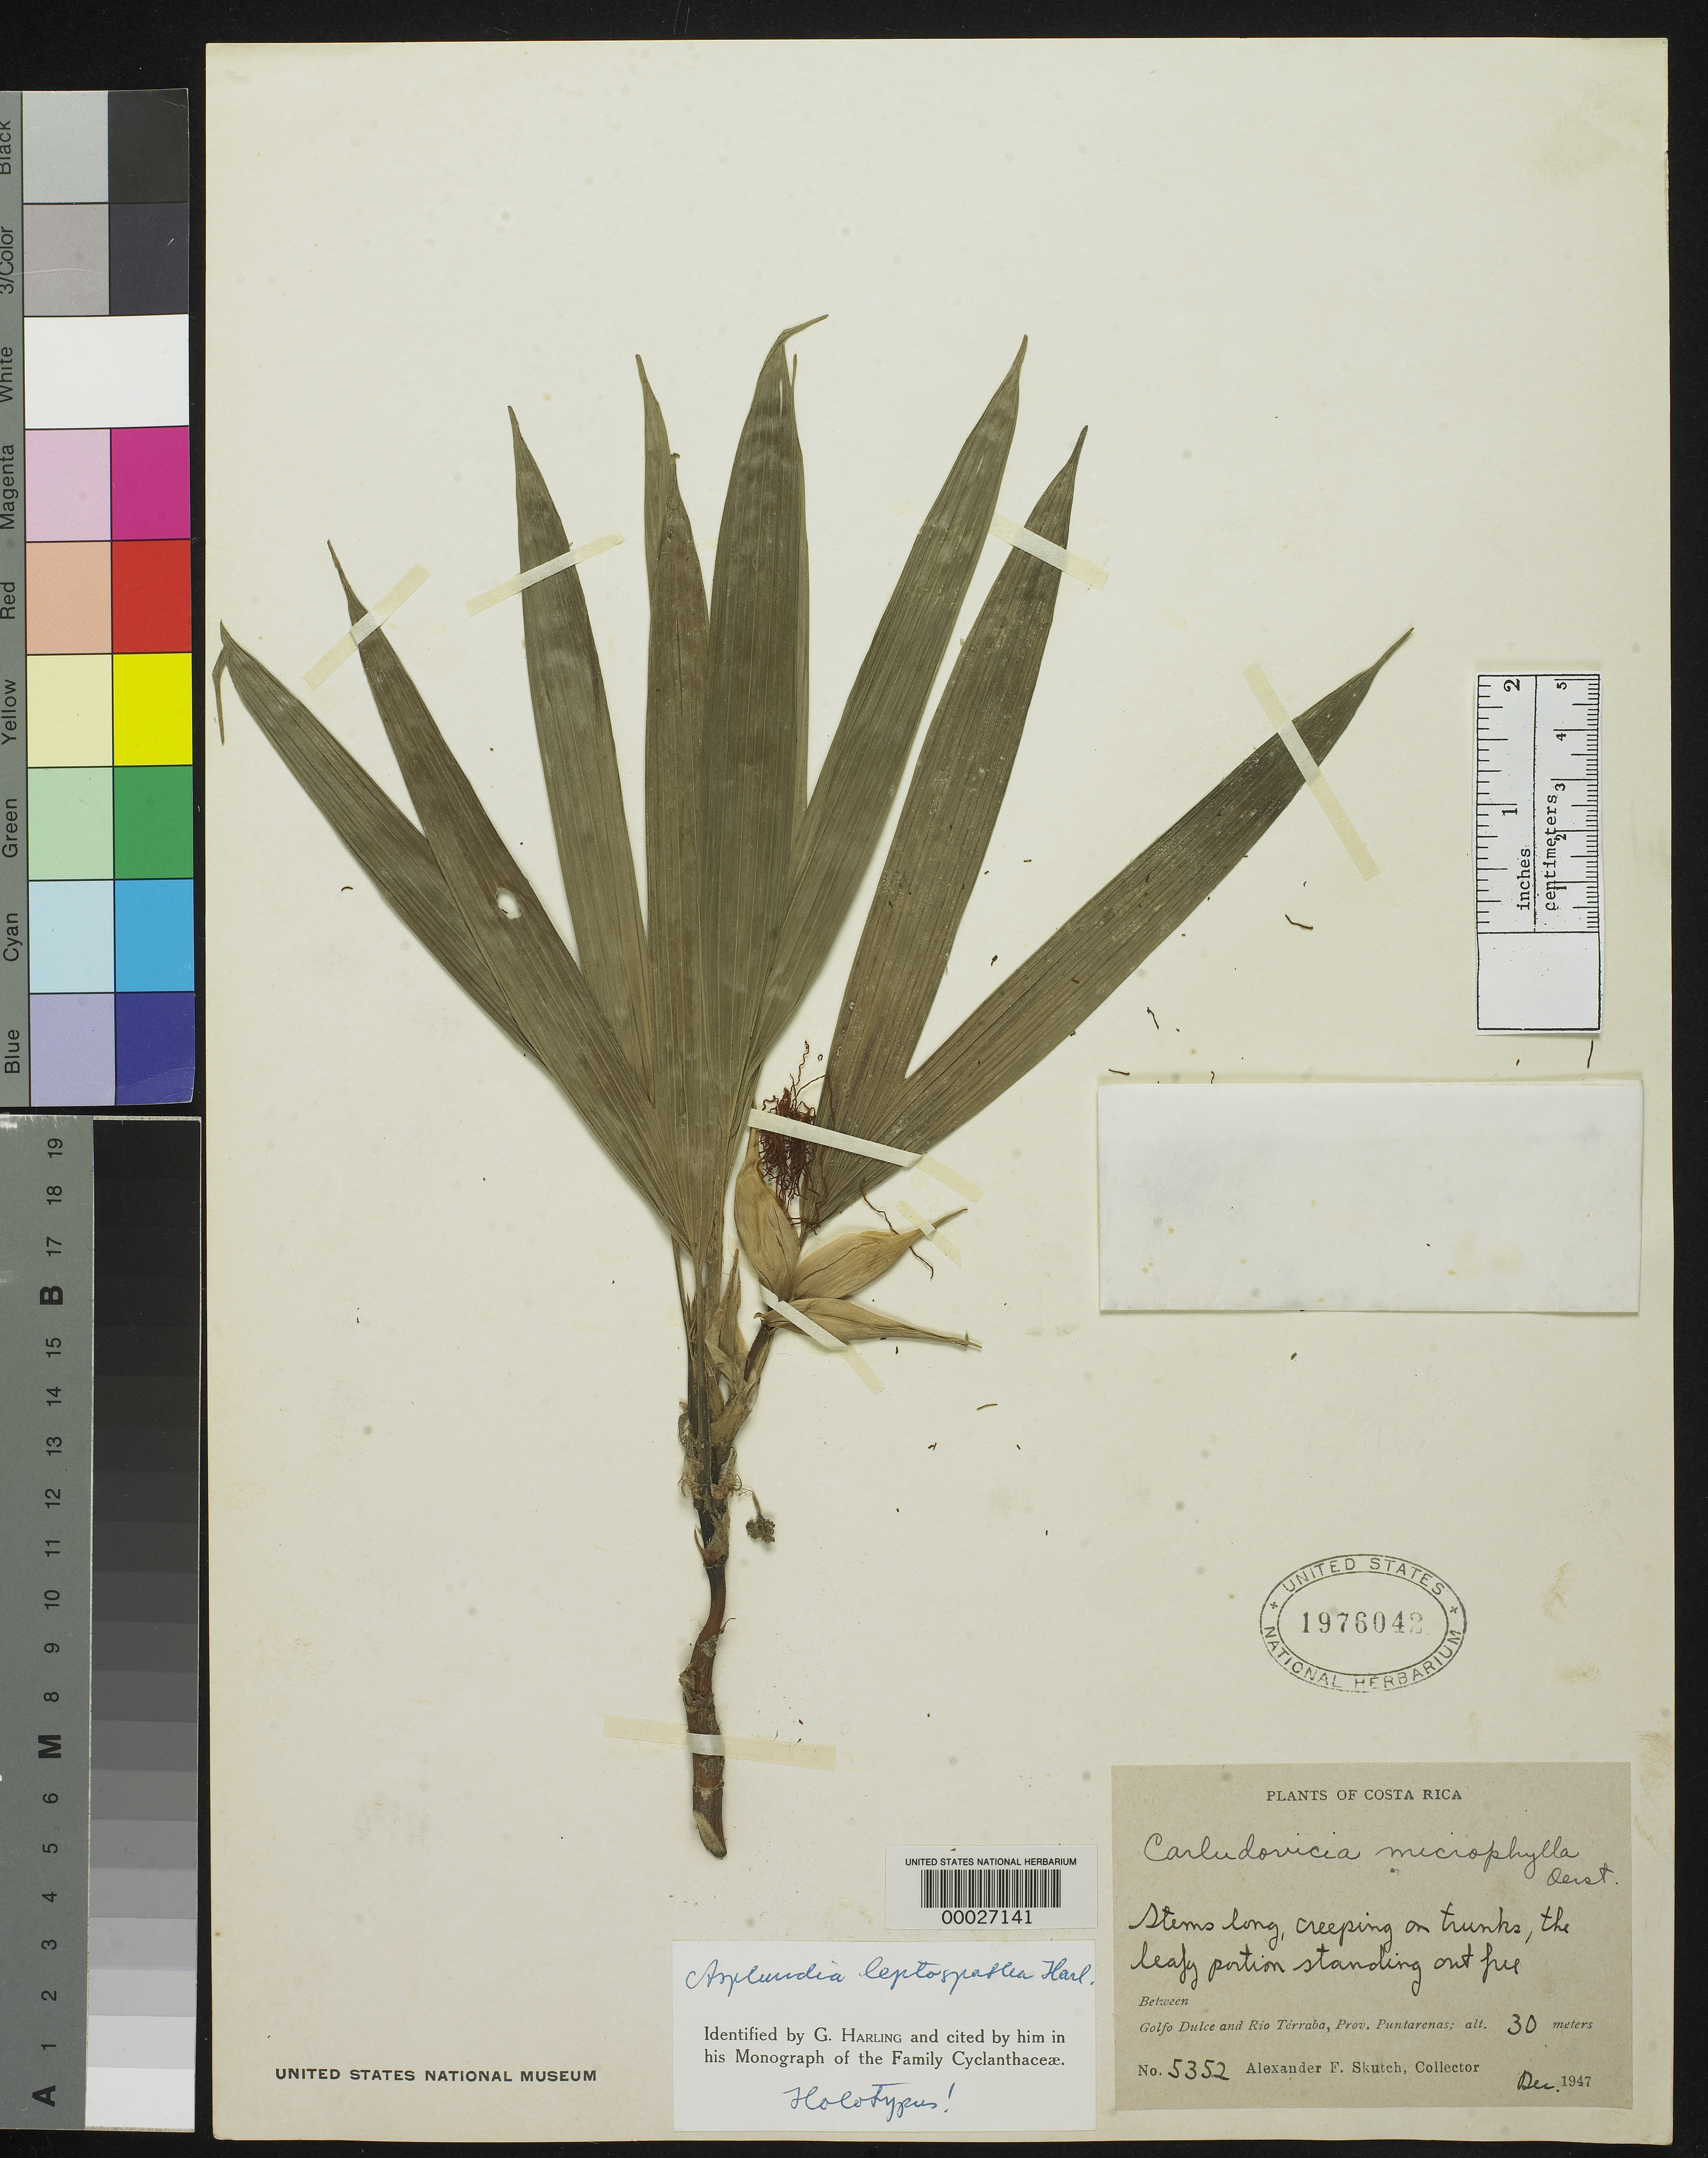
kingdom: Plantae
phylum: Tracheophyta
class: Liliopsida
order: Pandanales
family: Cyclanthaceae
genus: Asplundia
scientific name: Asplundia leptospatha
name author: Harling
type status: Holotype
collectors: A. F. Skutch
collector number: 5352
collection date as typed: Dec 1947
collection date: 1947-12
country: Costa Rica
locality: Between Golfo Dulce and Rio Terralba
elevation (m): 30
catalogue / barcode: US 1976042